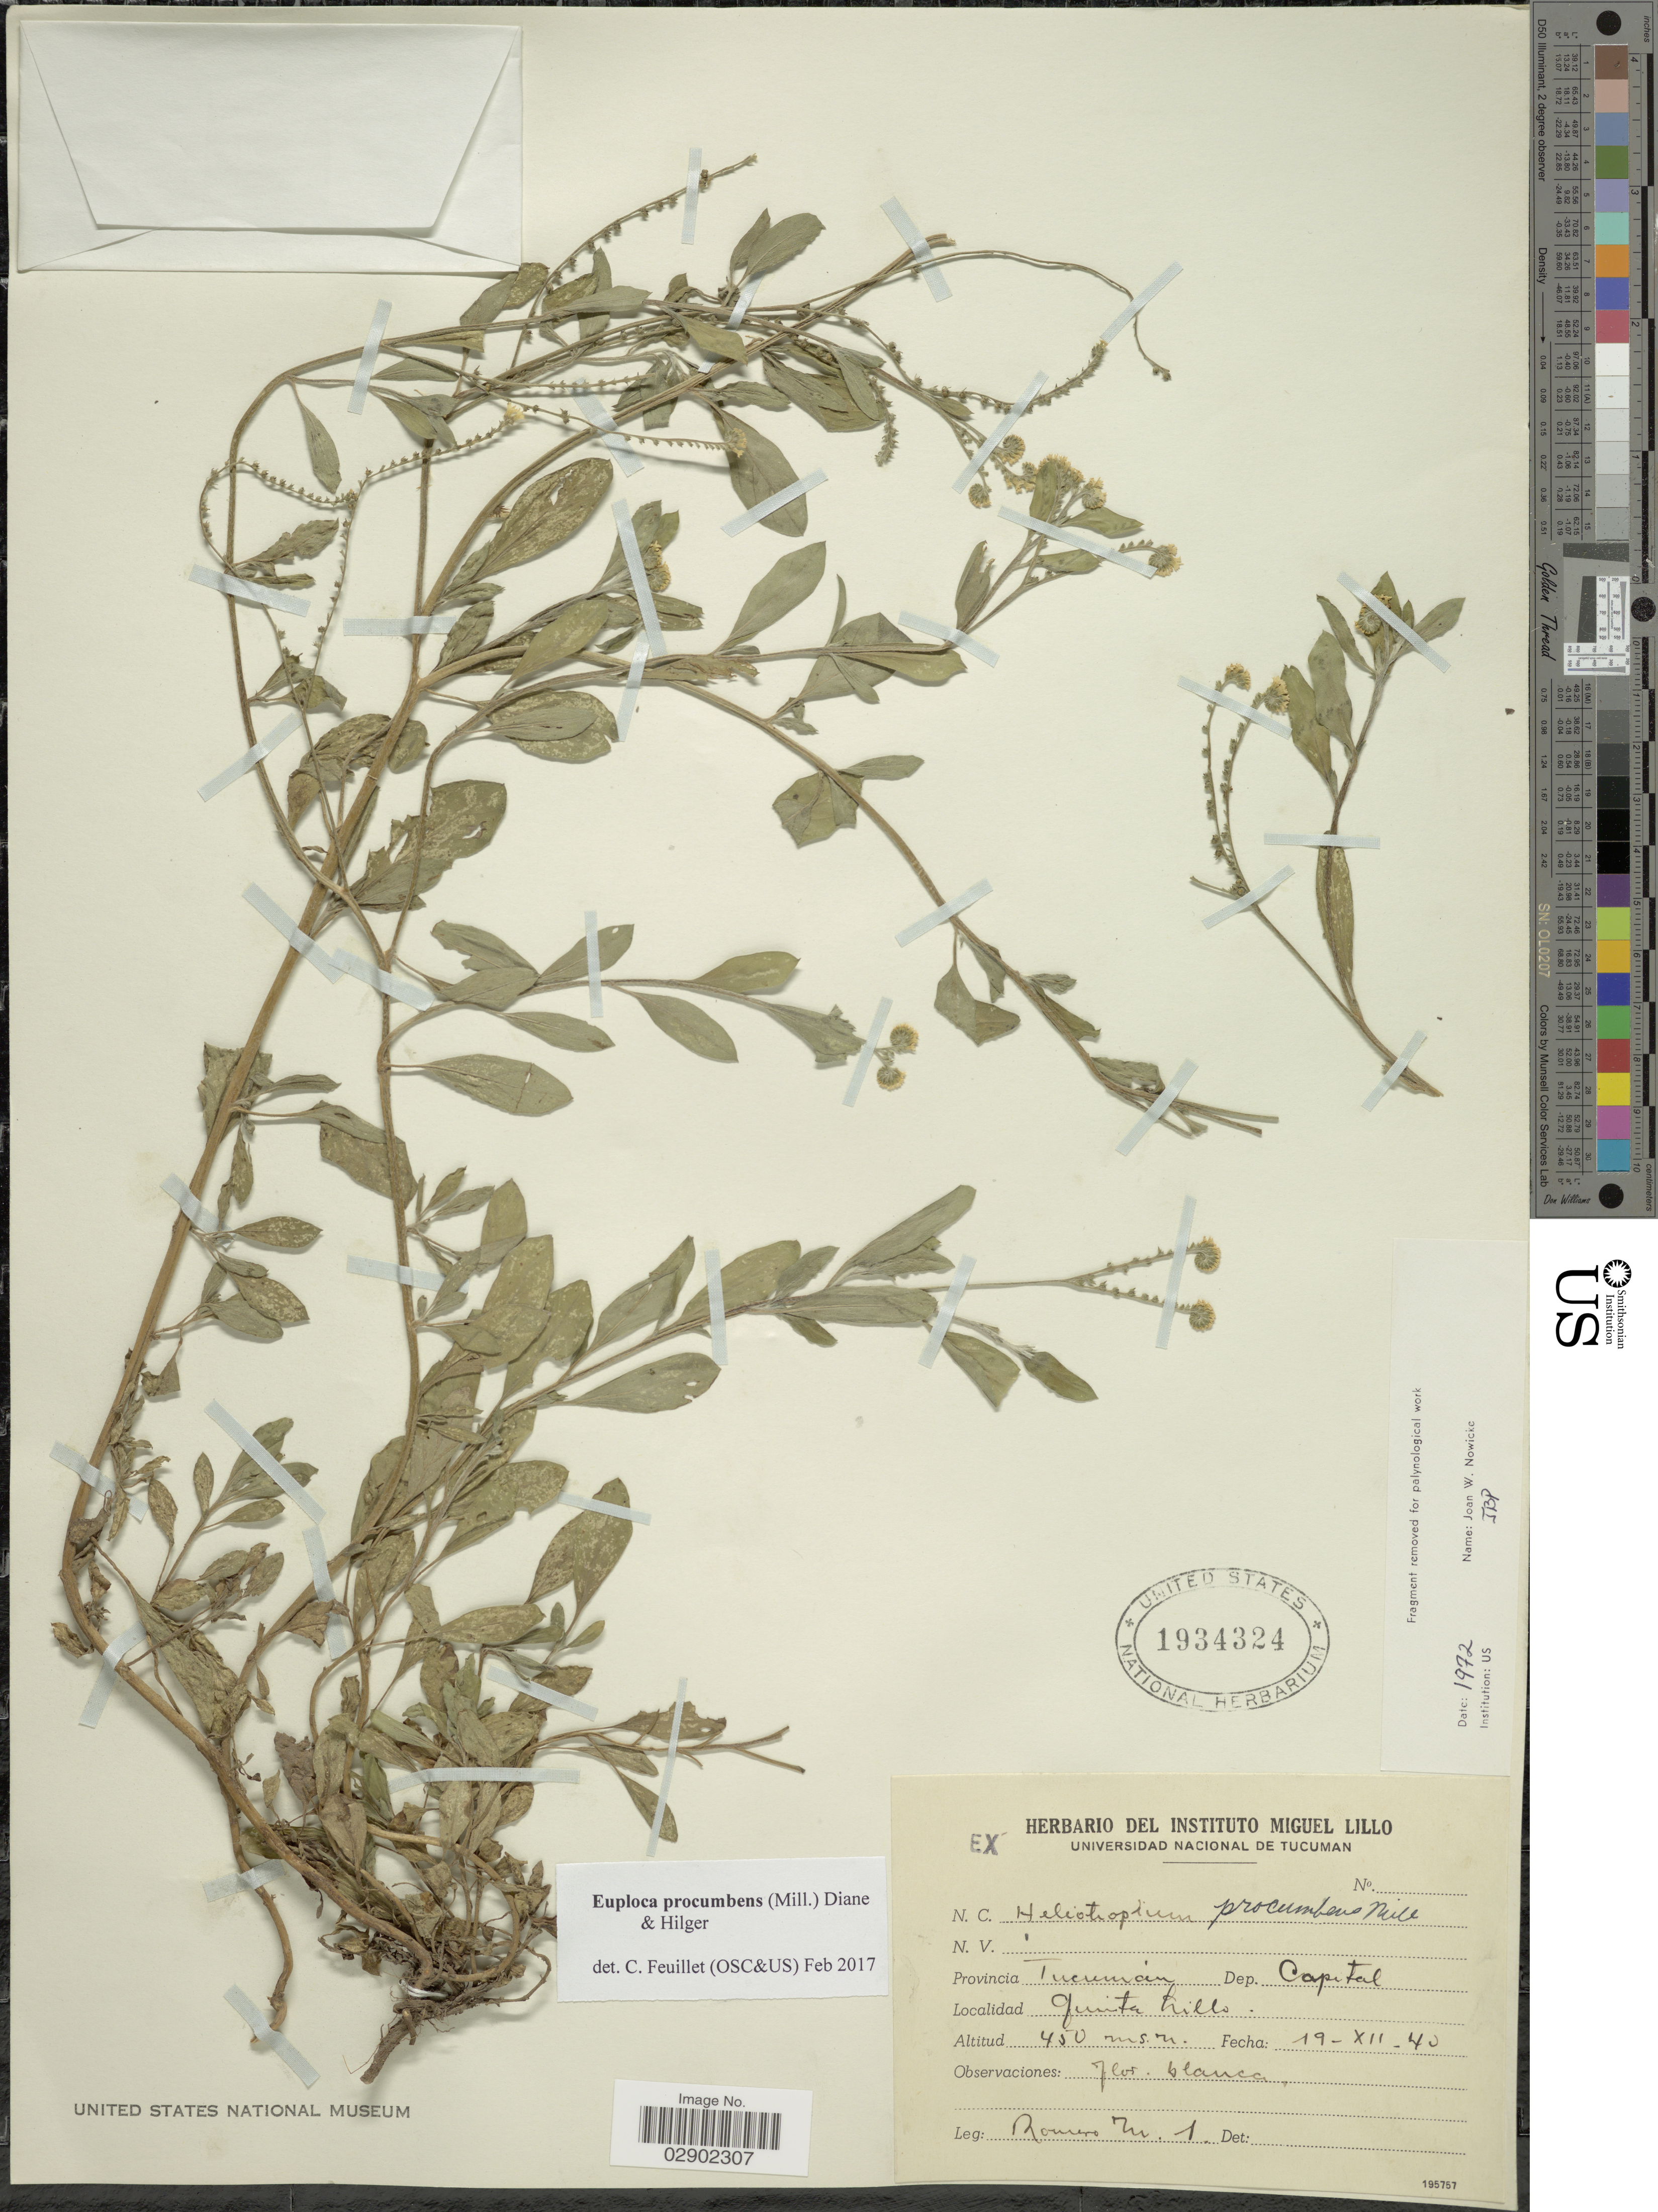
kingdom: Plantae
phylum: Tracheophyta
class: Magnoliopsida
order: Boraginales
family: Heliotropiaceae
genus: Euploca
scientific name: Euploca procumbens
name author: (Mill.) Diane & Hilger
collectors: M. Romero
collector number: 1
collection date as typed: Transcribed d/m/y: 19/12/40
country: Argentina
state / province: Tucuman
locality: Provincia Tucumán. Dep. Capital. Quinta hills.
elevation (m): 450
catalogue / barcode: US 1934324